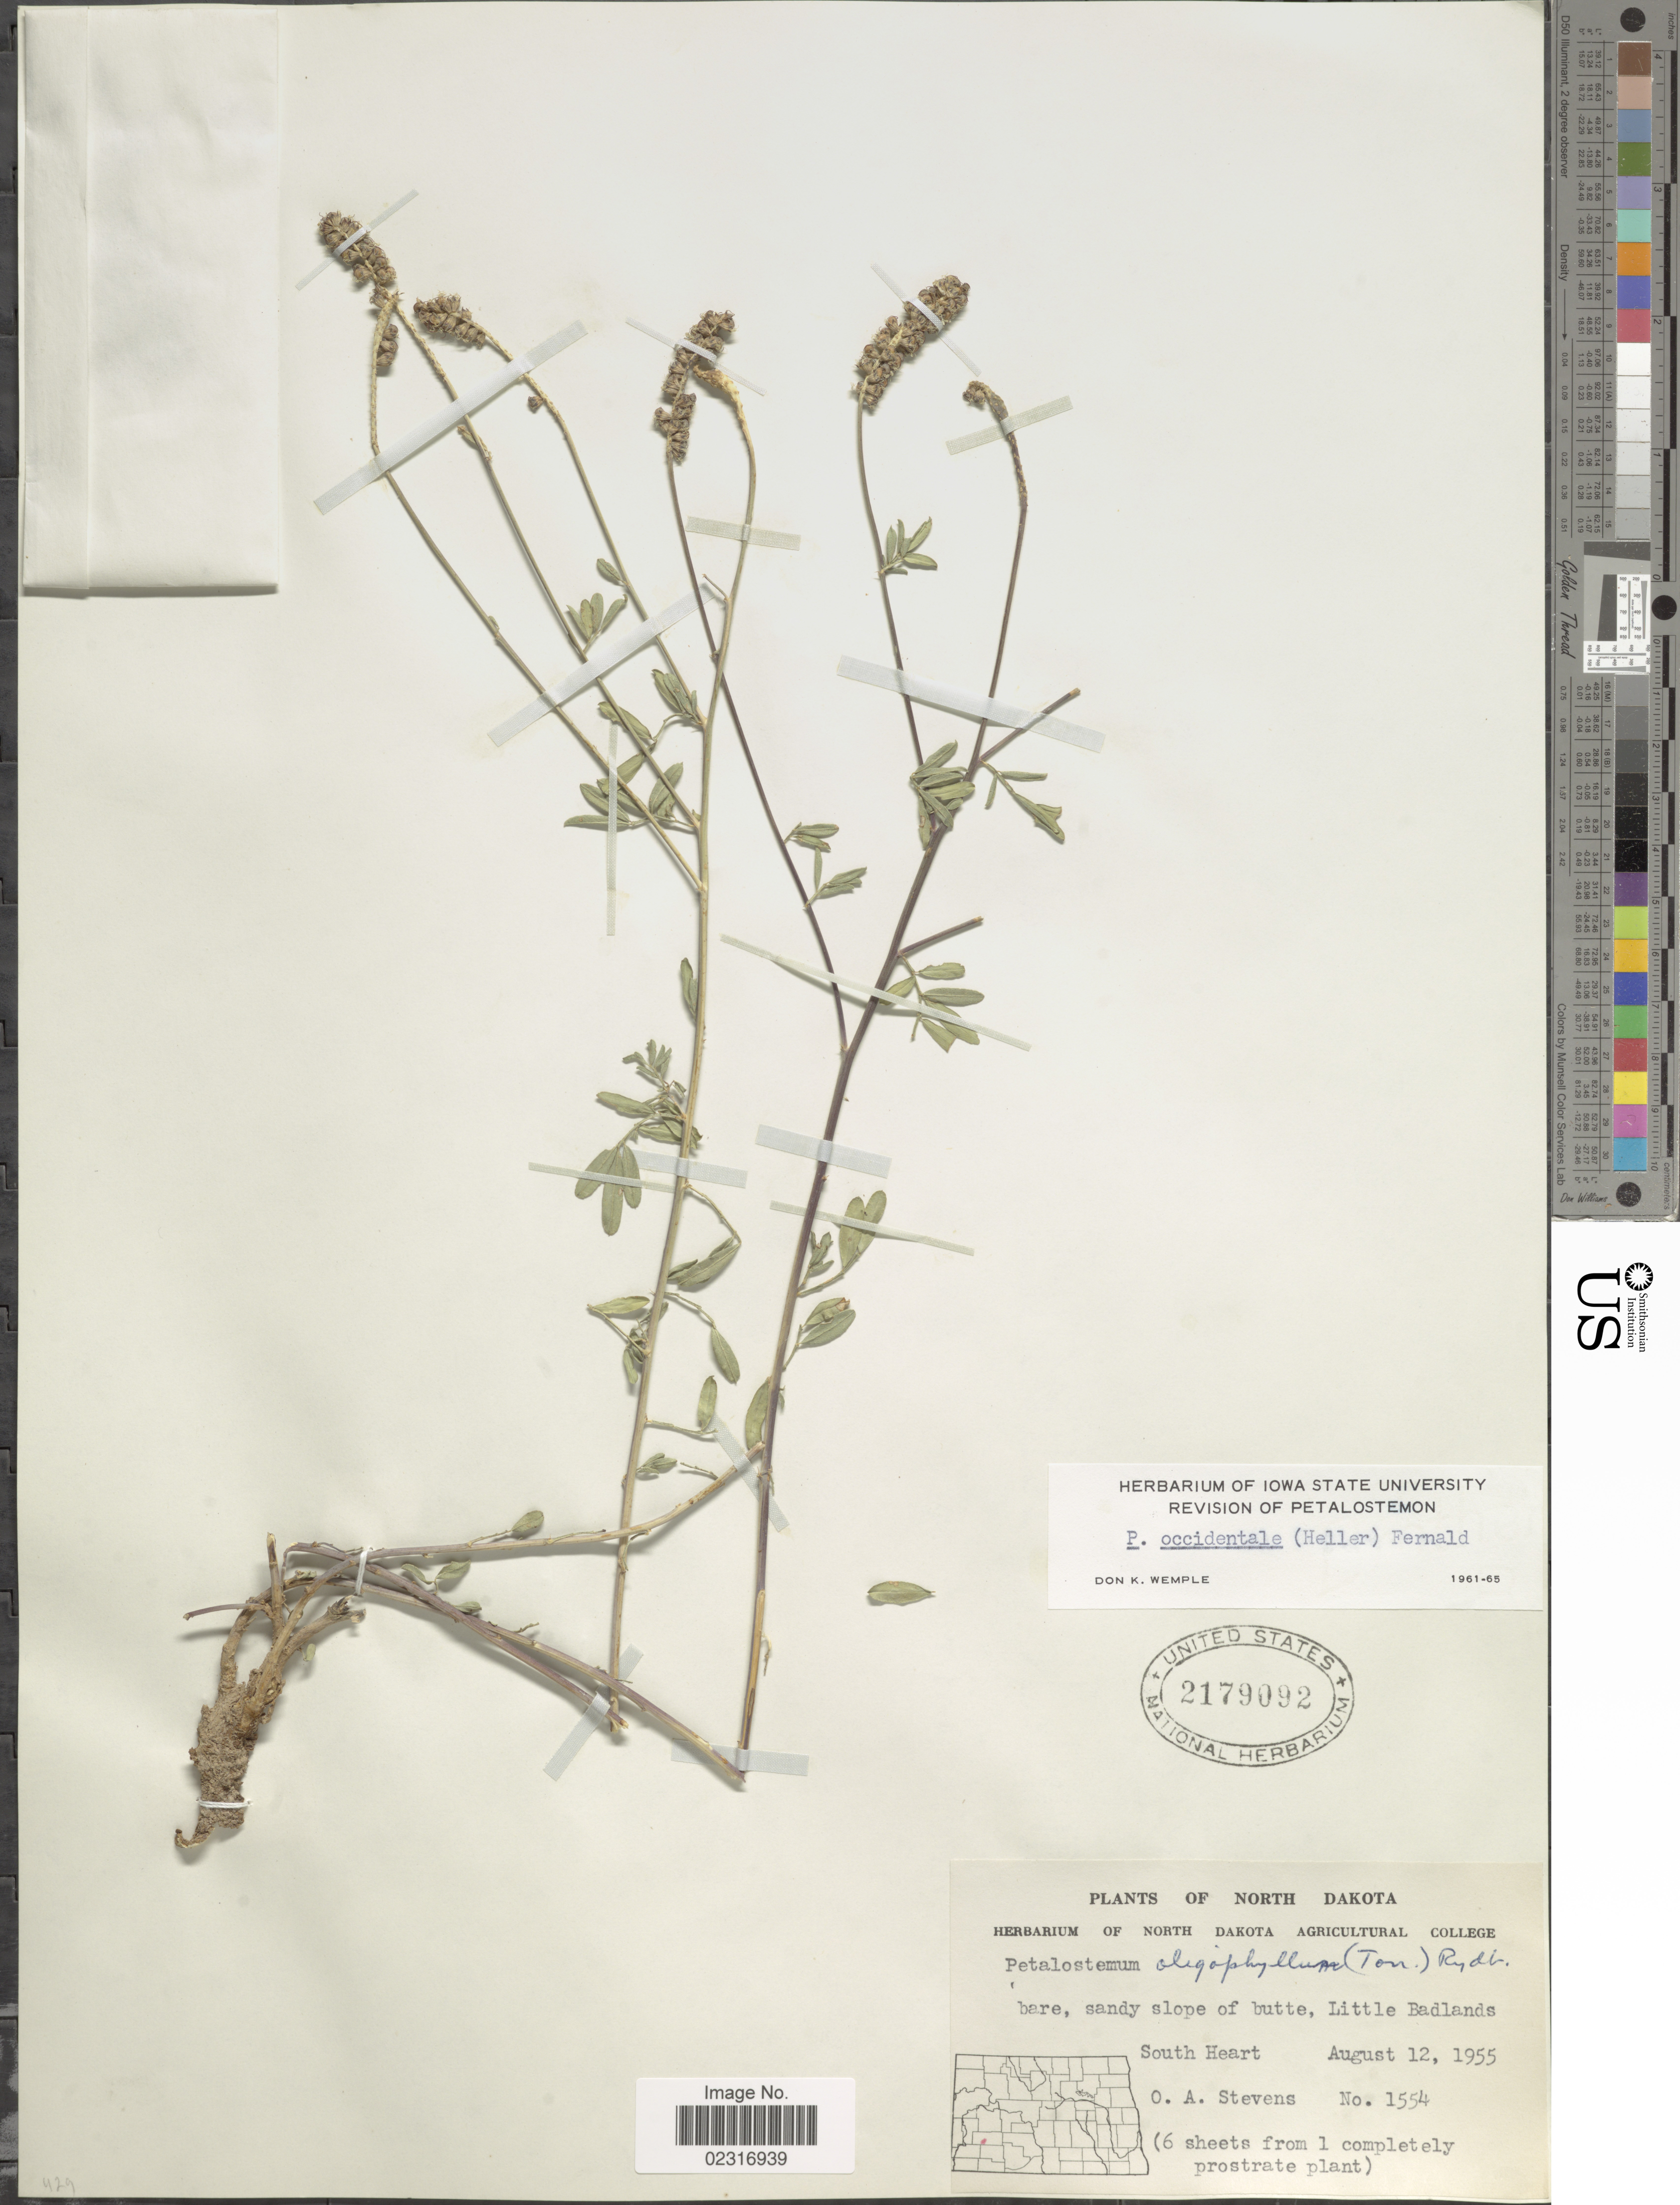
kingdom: Plantae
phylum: Tracheophyta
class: Magnoliopsida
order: Fabales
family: Fabaceae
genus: Dalea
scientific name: Dalea candida var. oligophylla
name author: (Torr) Shinners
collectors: O. A. Stevens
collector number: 1554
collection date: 1955-08-12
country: United States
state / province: North Dakota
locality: Little Badlands. South Heart.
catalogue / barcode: US 2179092